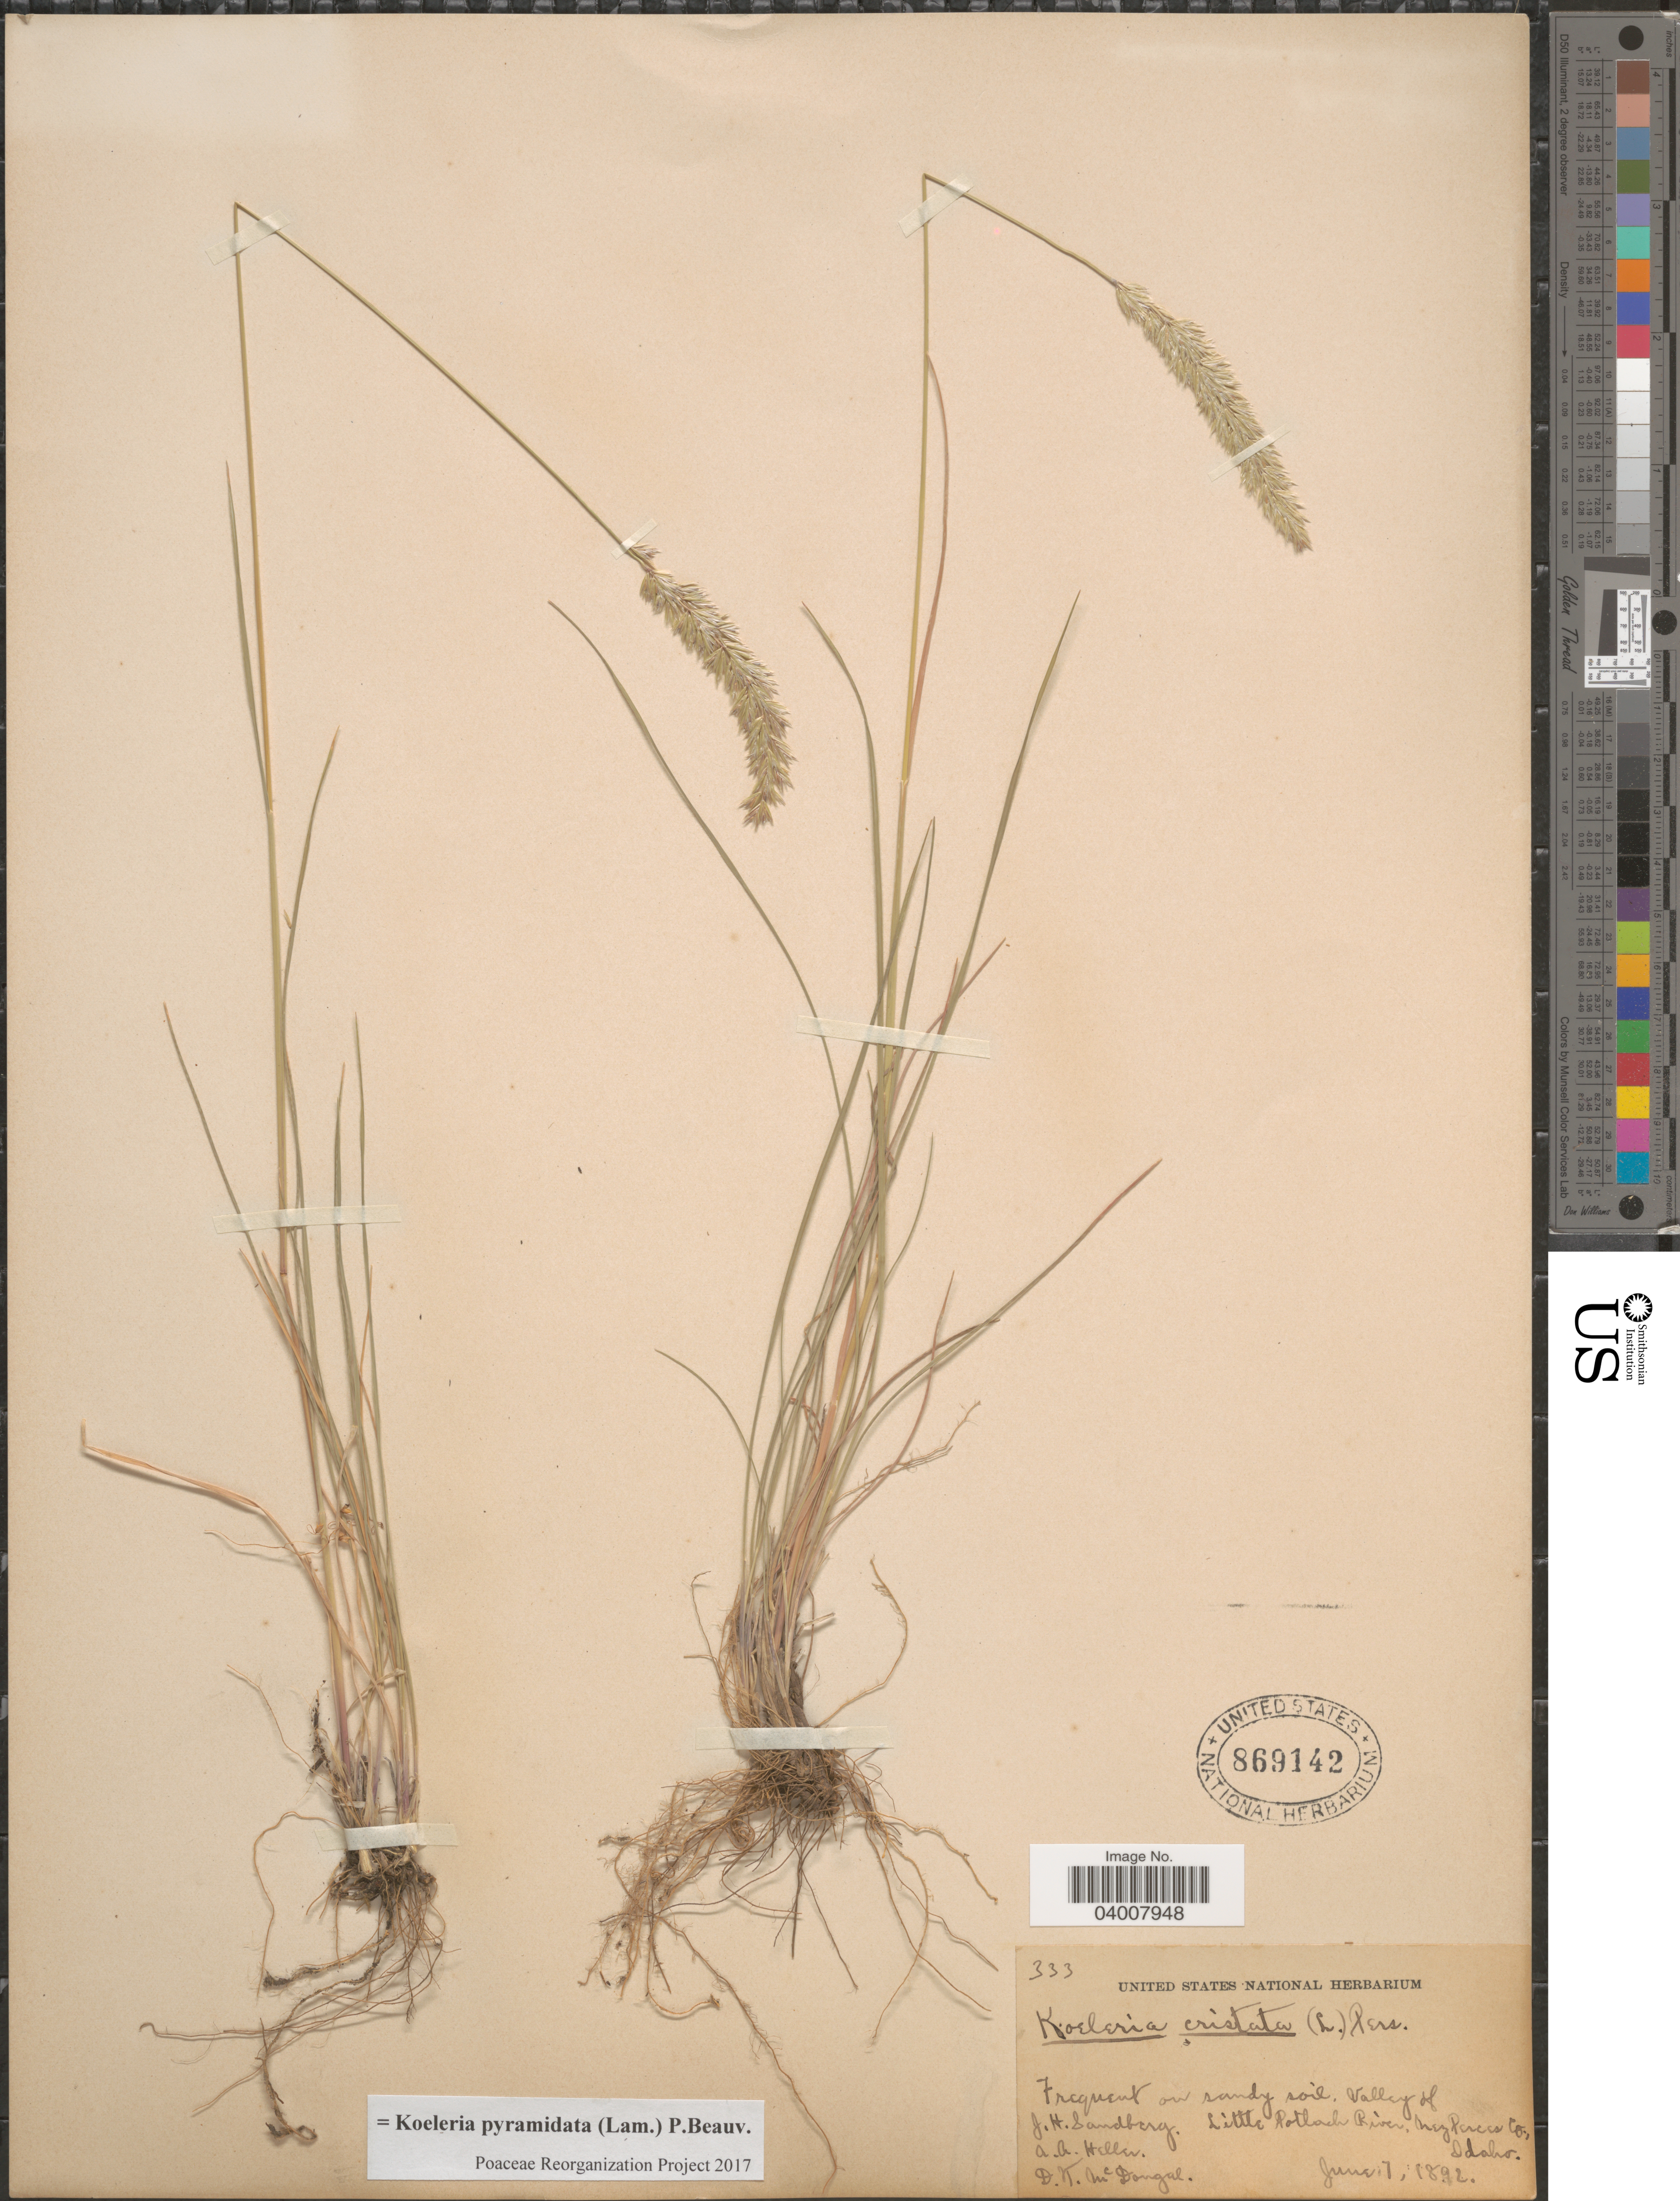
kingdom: Plantae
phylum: Tracheophyta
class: Liliopsida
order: Poales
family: Poaceae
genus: Koeleria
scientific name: Koeleria pyramidata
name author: (Lam.) P. Beauv.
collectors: J. H. Sandberg, A. A. Heller & D. McDougal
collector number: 333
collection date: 1892-06-07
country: United States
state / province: Idaho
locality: Little Potlach River, Nez Perces Co.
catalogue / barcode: US 869142